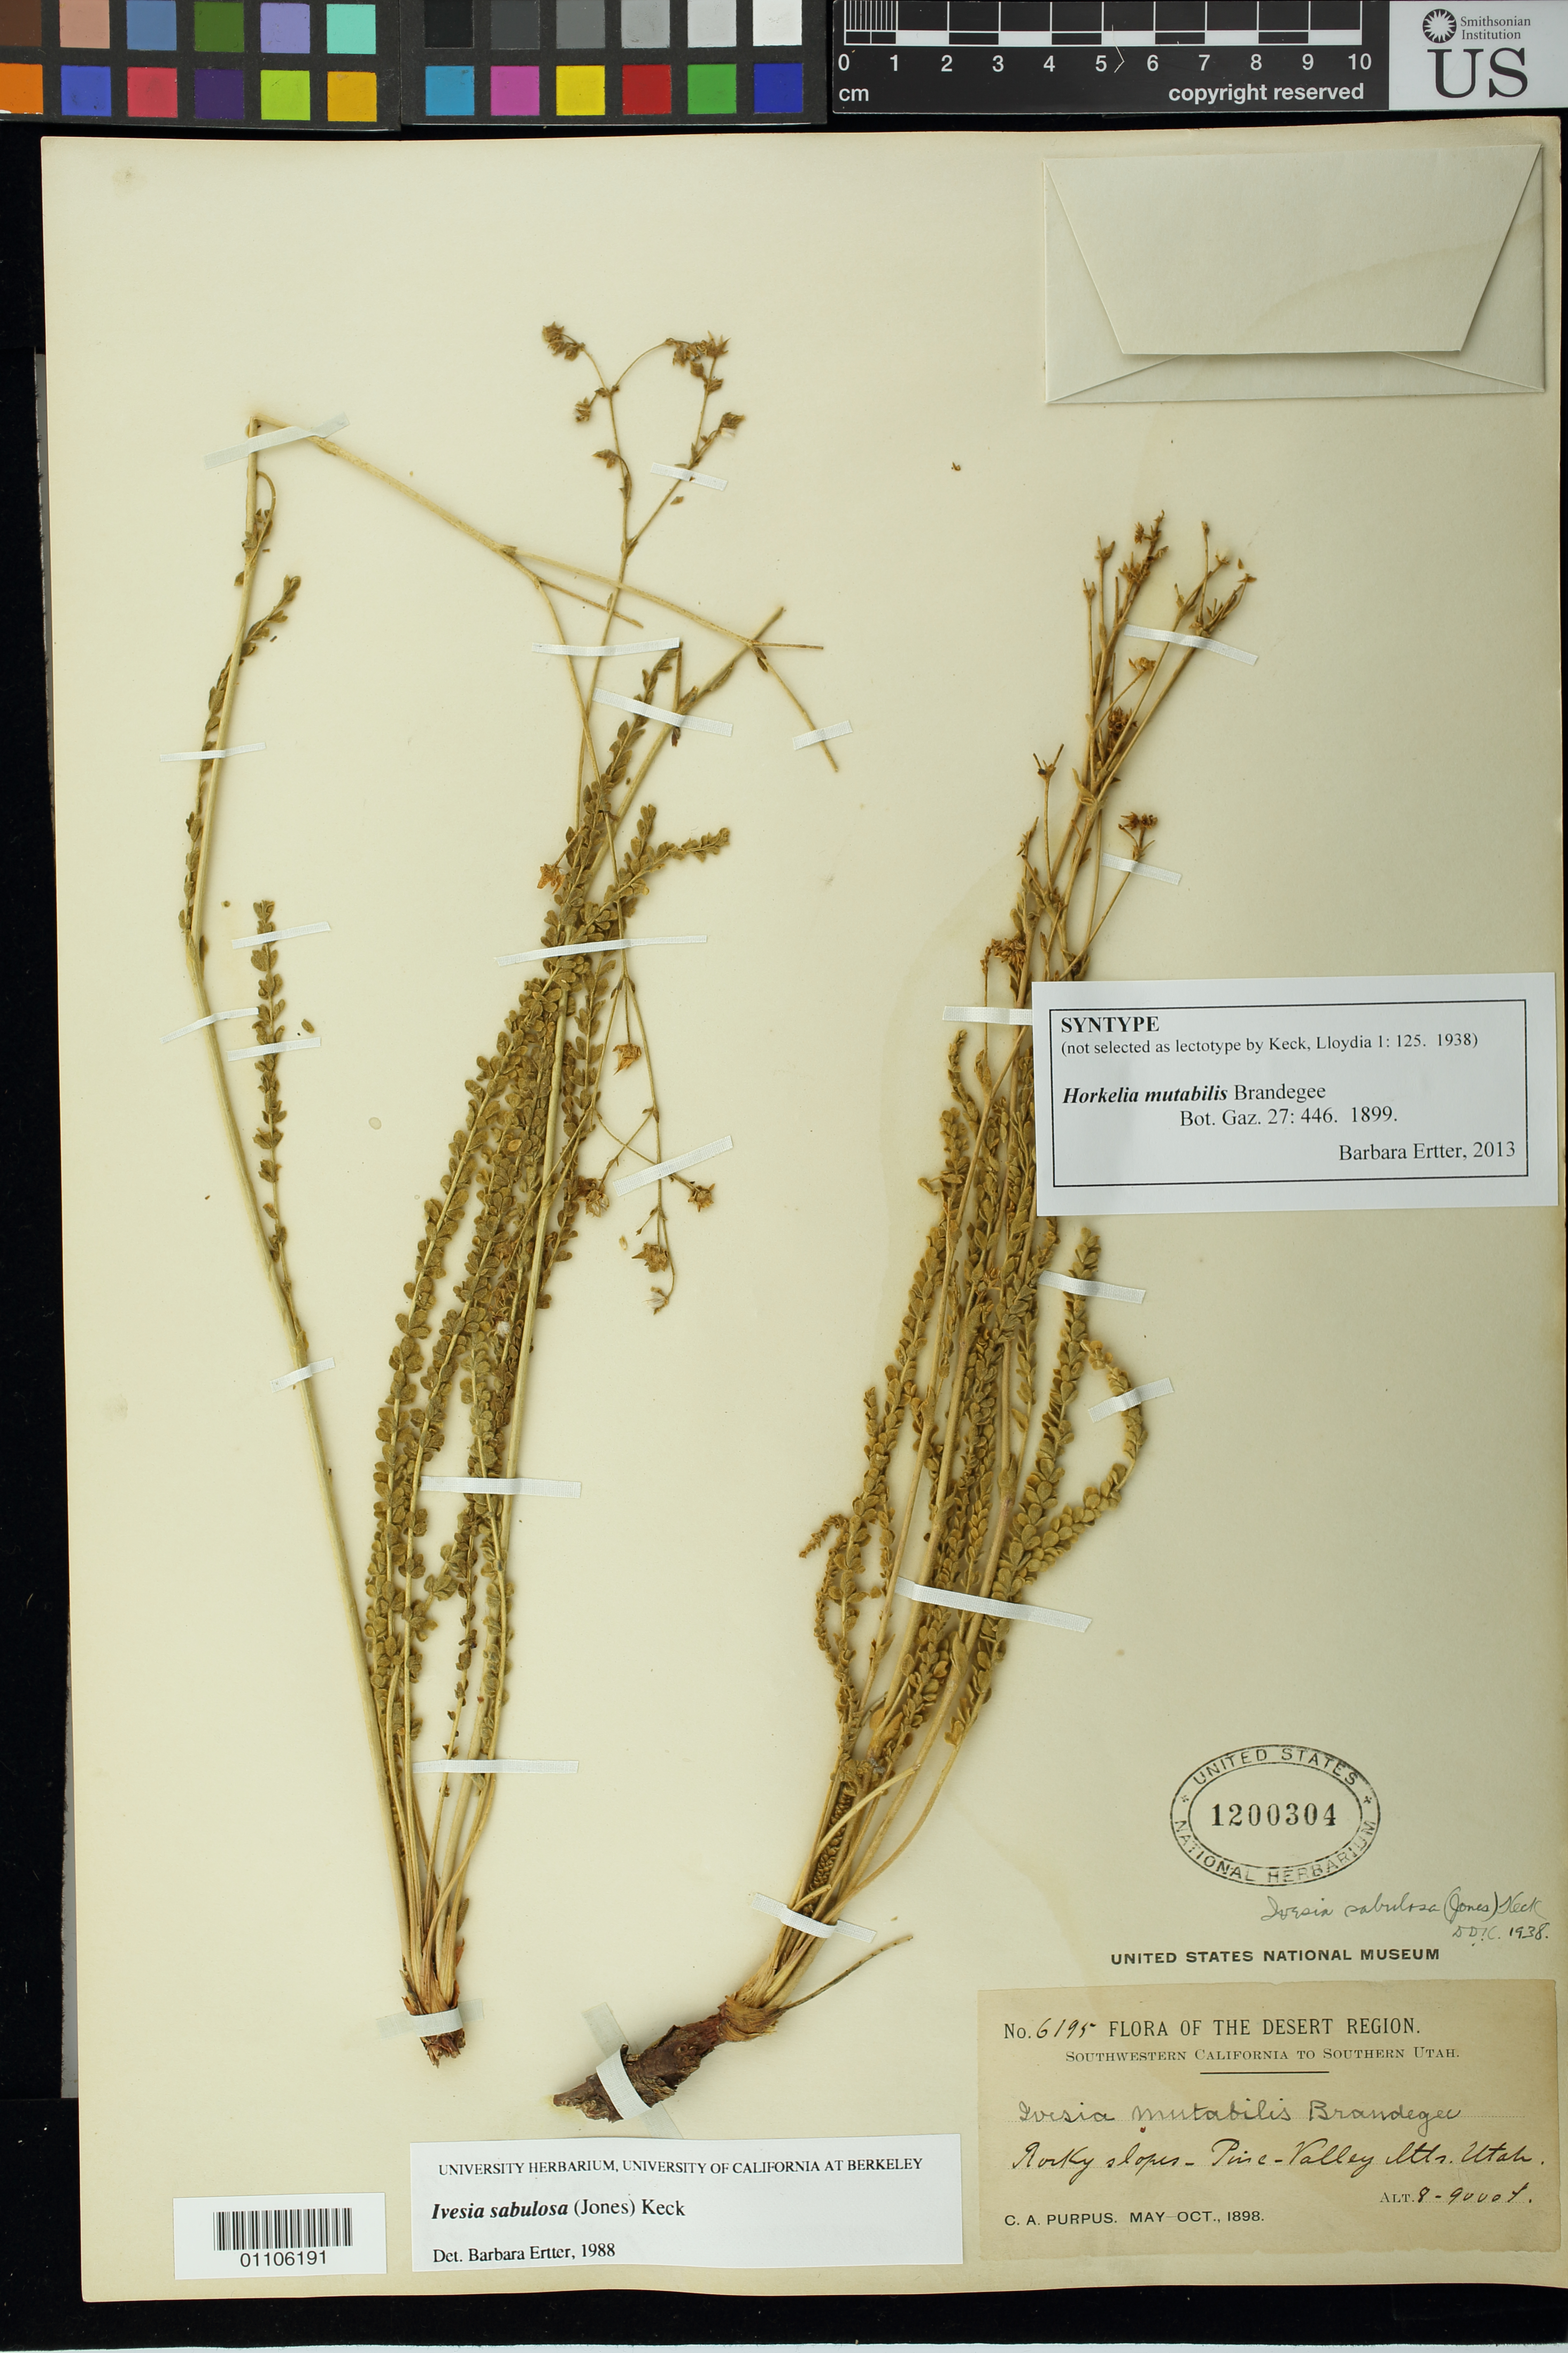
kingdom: Plantae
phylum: Tracheophyta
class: Magnoliopsida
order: Rosales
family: Rosaceae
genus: Horkelia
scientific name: Horkelia mutabilis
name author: Brandegee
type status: Isosyntype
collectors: C. A. Purpus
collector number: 6195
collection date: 1898-05/1898-10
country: United States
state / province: Utah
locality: Rocky slopes, Pine-Valley Mts.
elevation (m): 2438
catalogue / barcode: US 1200304